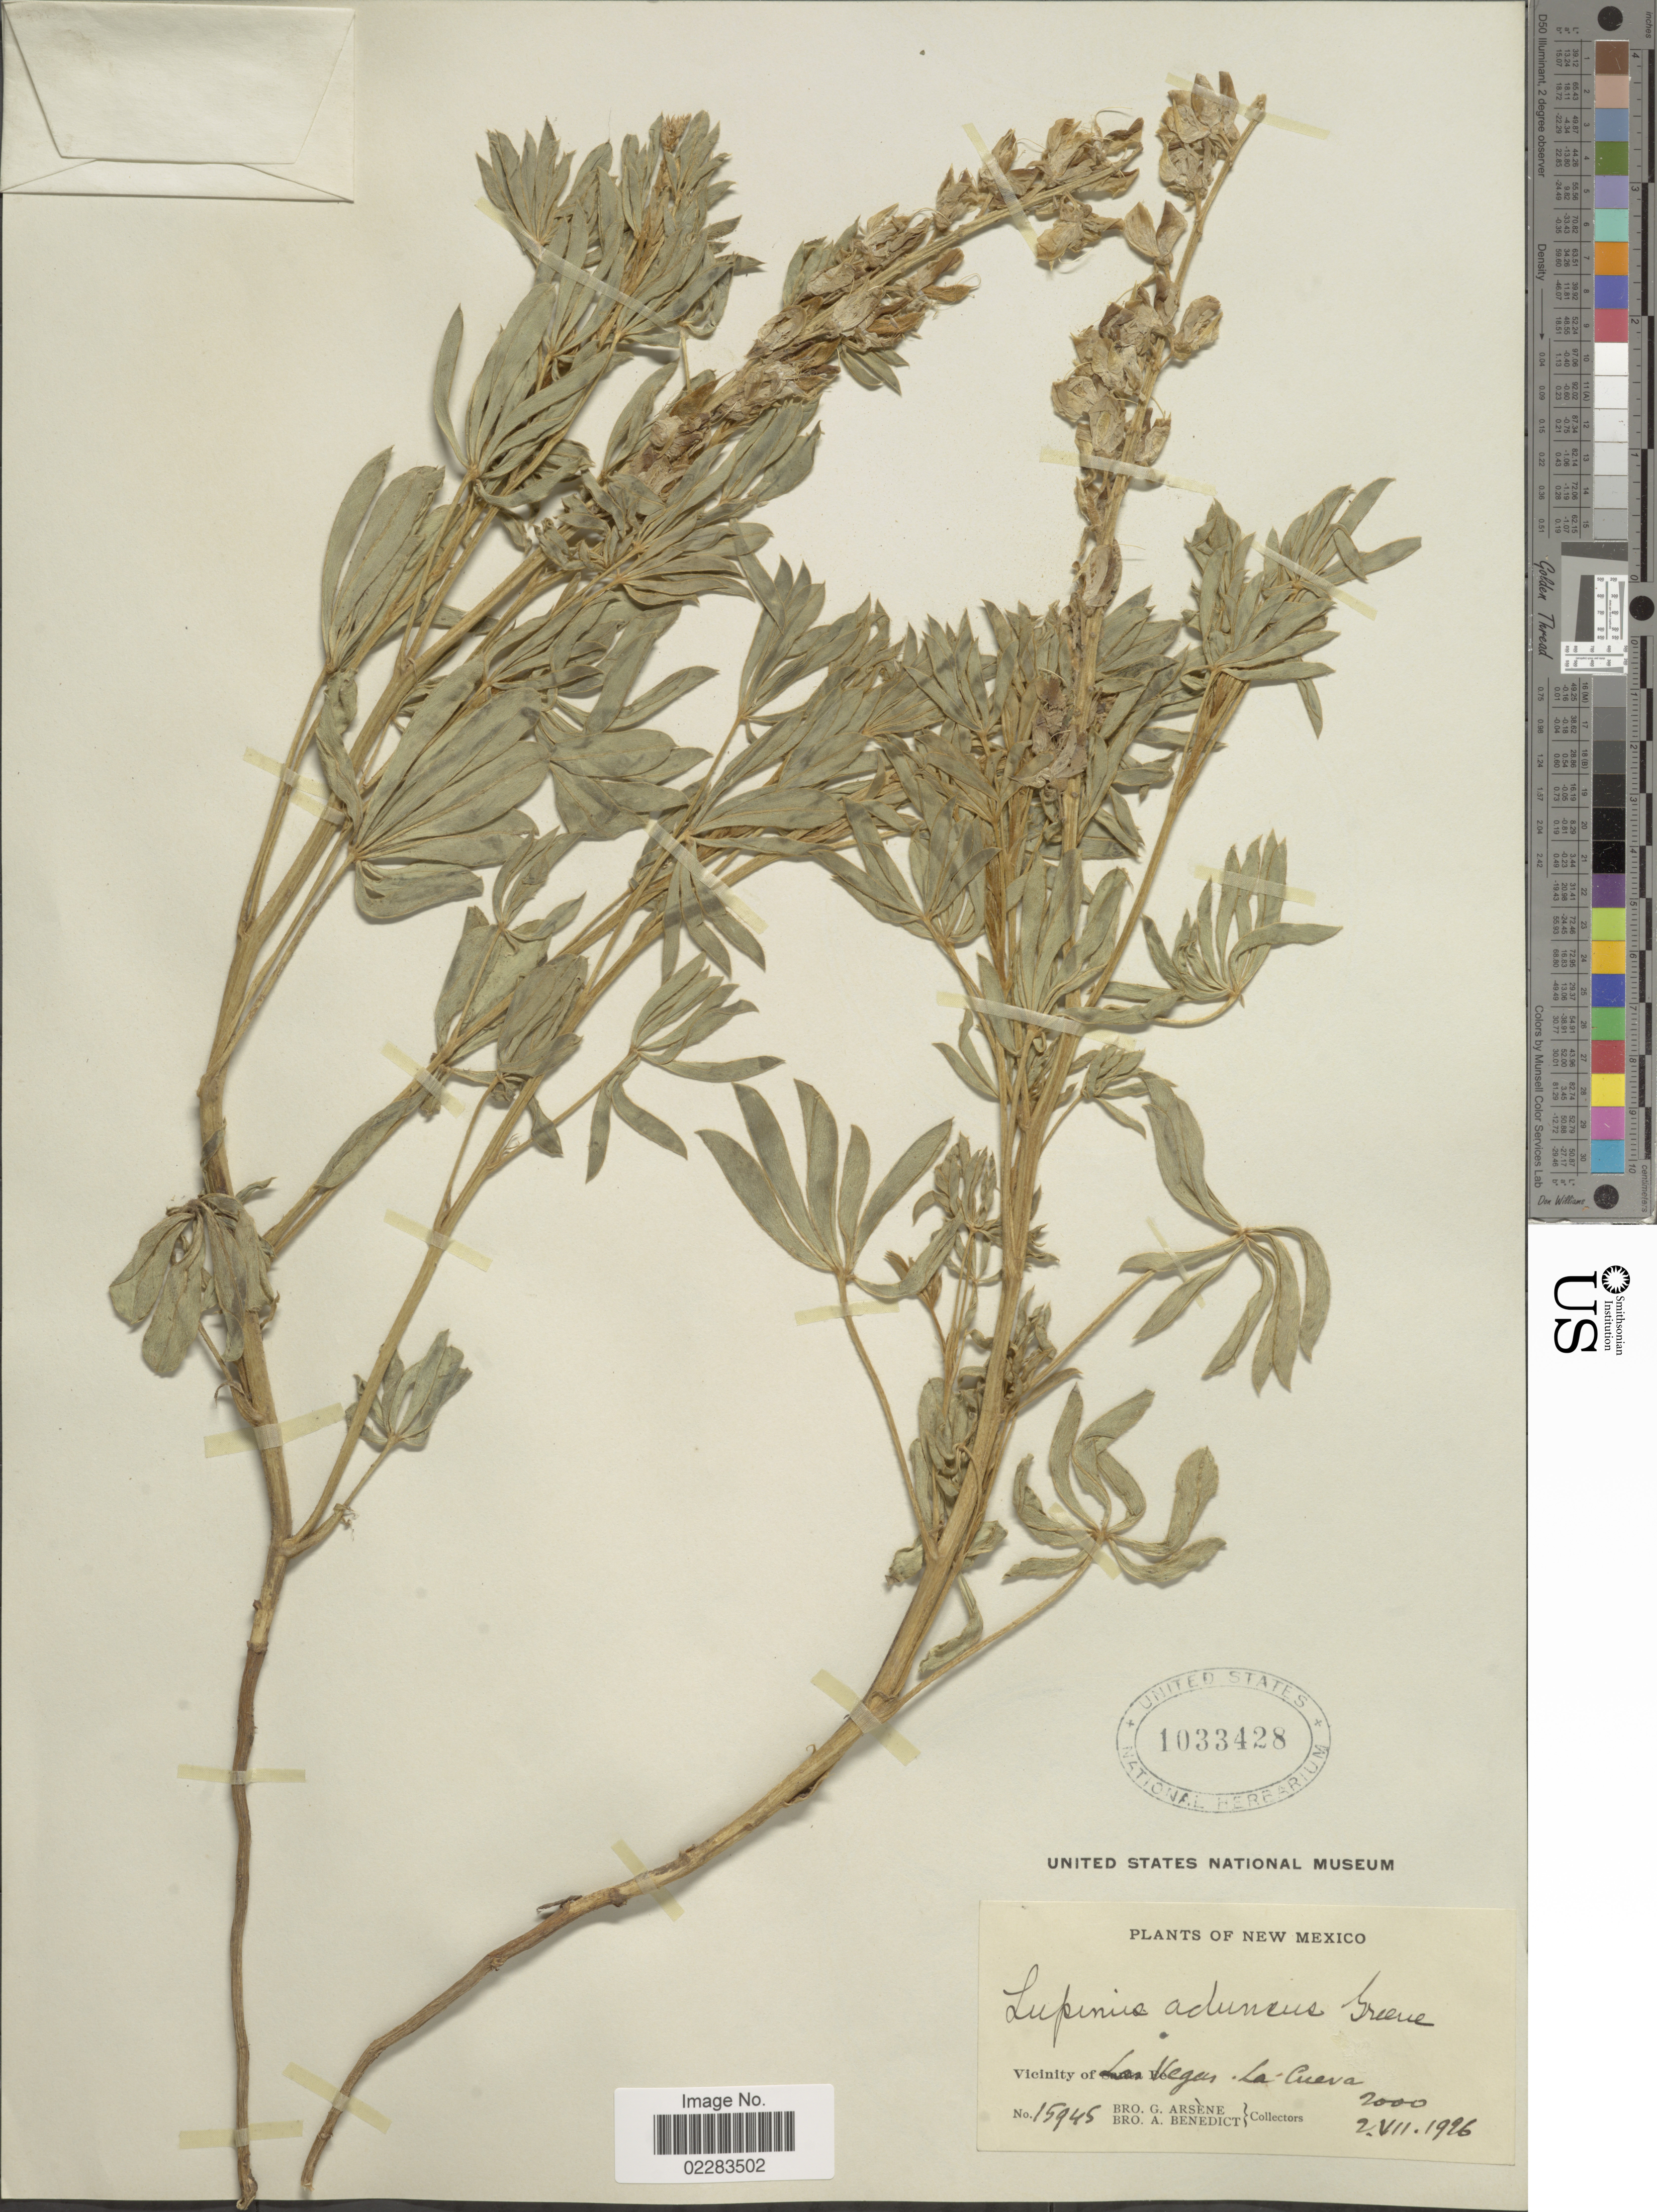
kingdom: Plantae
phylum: Tracheophyta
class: Magnoliopsida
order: Fabales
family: Fabaceae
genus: Lupinus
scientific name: Lupinus aduncus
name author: Greene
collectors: Bro. G. Arsène & Bro. A. Benedict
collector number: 15945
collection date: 1926-07-02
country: United States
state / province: New Mexico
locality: Vicinity of Las Vegas, La Cueva.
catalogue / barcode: US 1033428